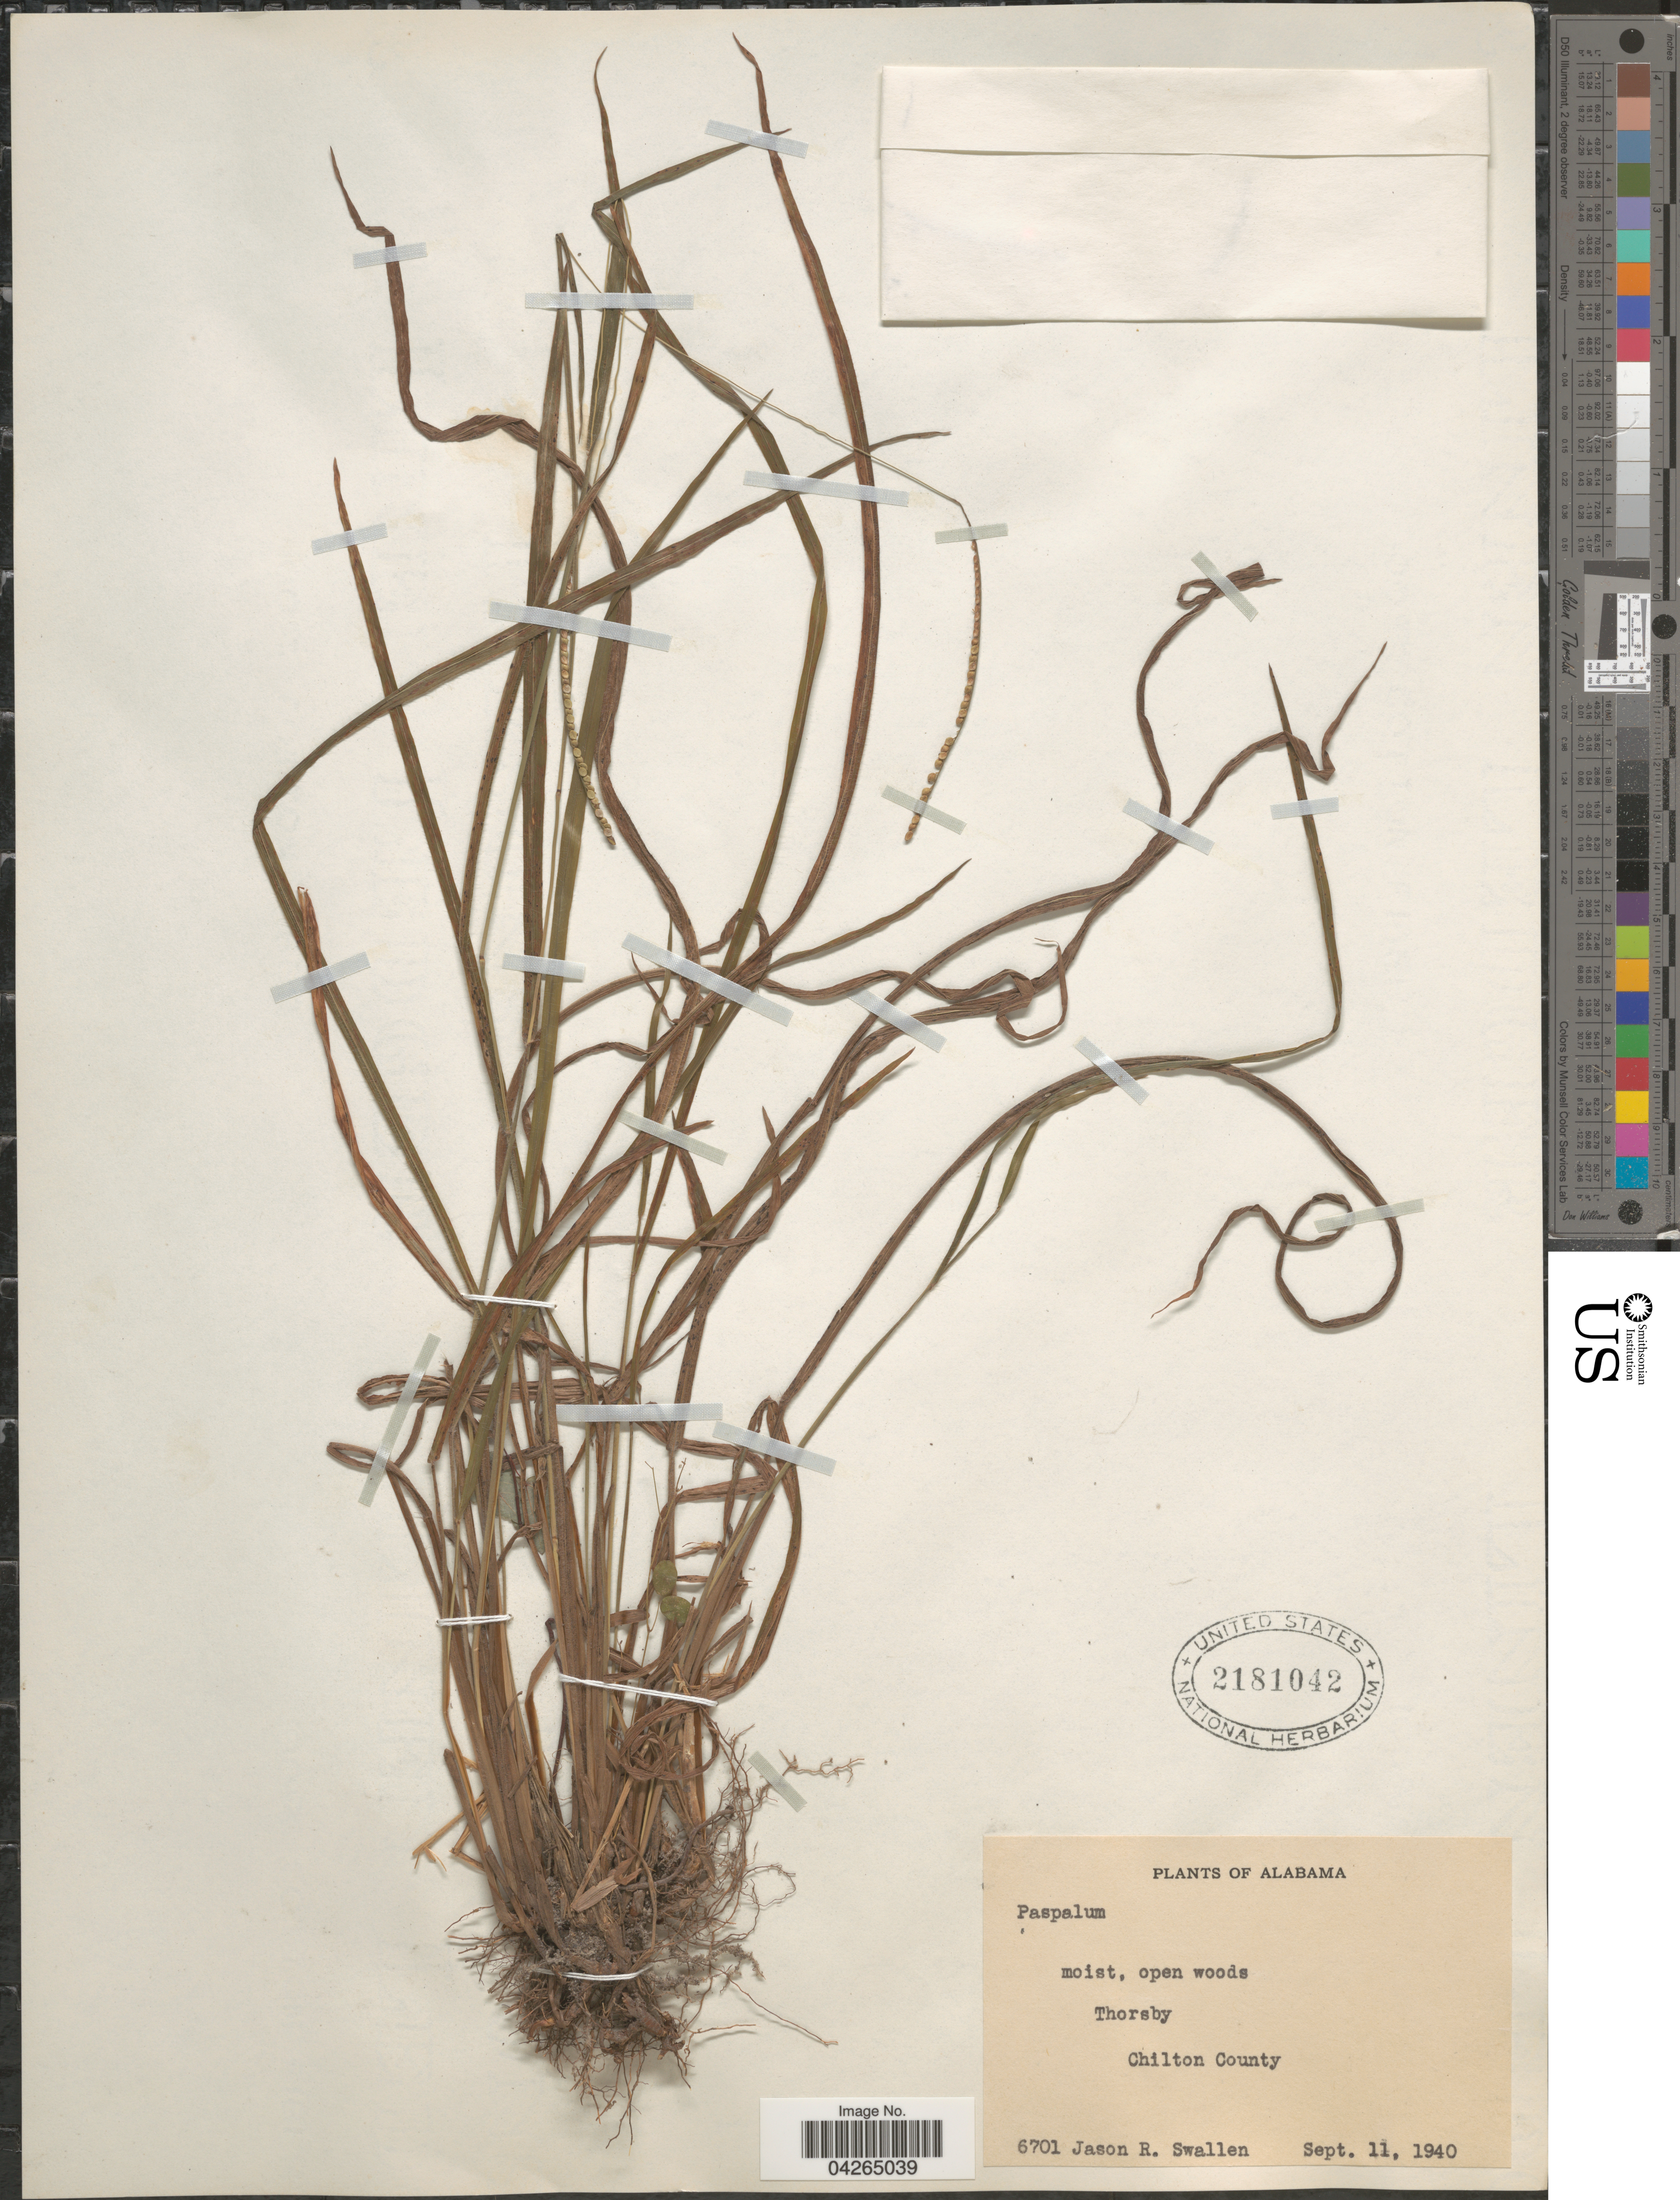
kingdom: Plantae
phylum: Tracheophyta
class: Liliopsida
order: Poales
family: Poaceae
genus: Paspalum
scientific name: Paspalum sp.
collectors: J. R. Swallen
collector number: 6701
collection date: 1940-09-11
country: United States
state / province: Alabama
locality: Thorsby. Chilton County.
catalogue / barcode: US 2181042